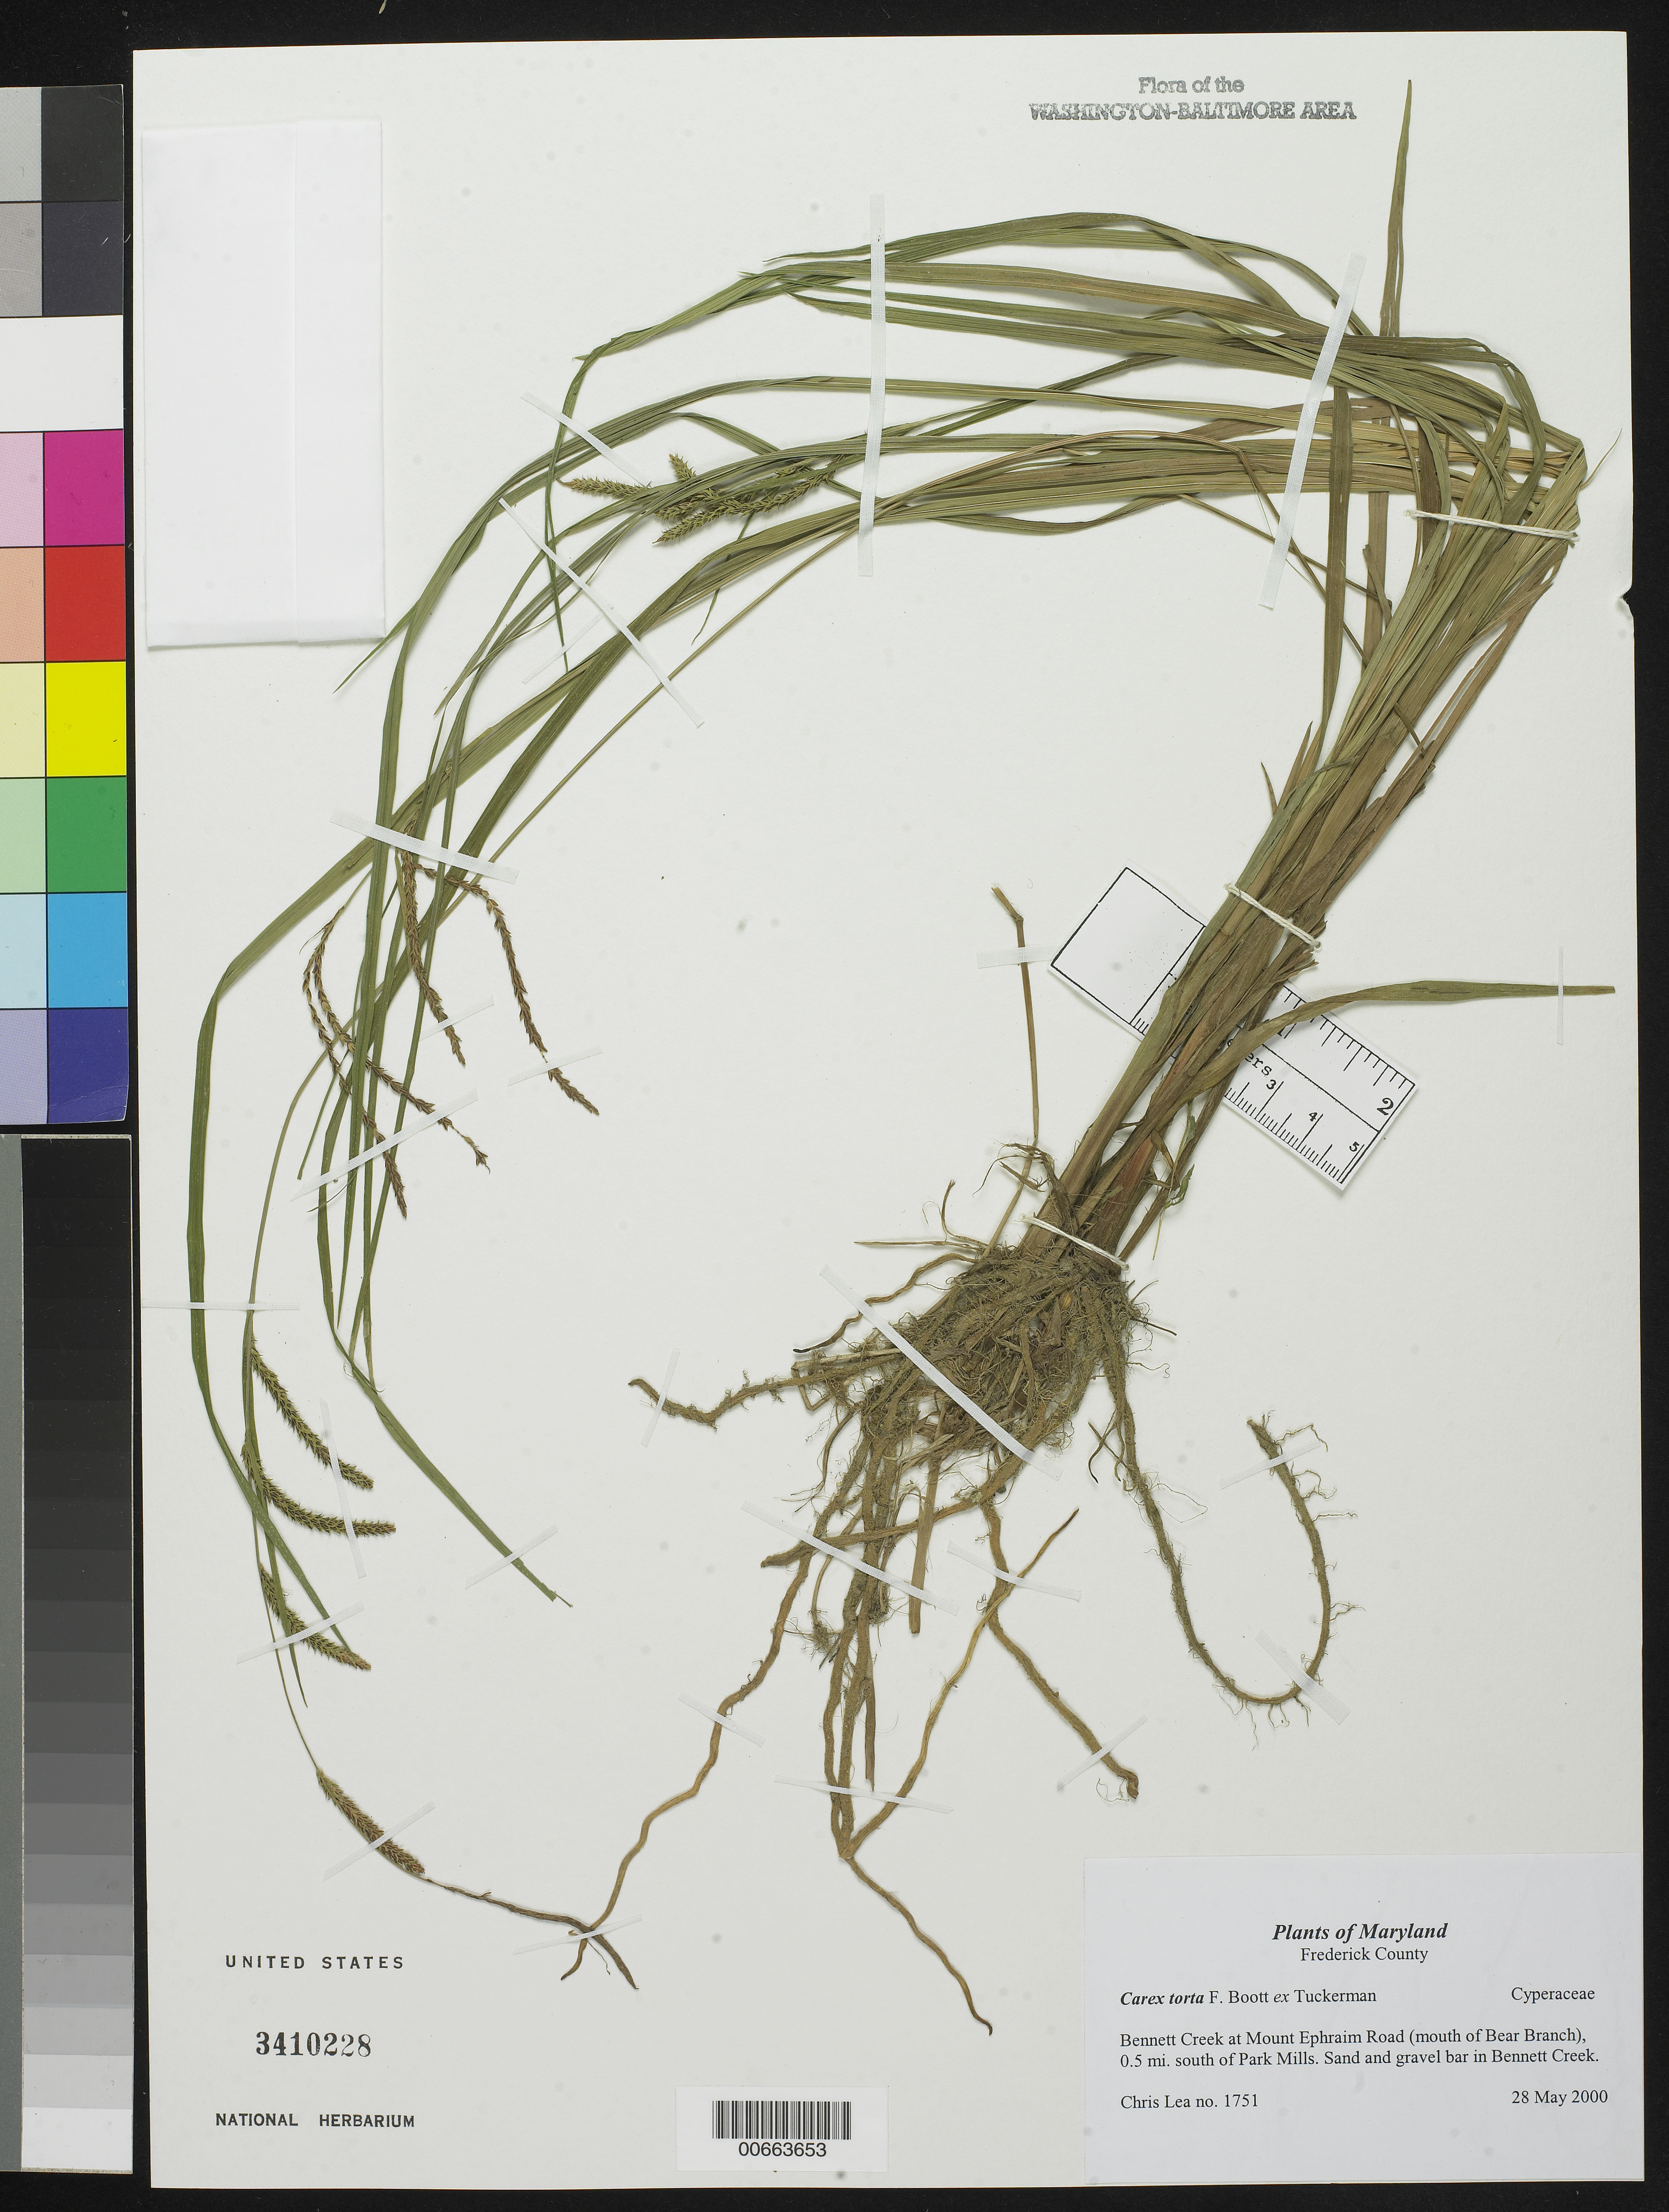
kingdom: Plantae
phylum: Tracheophyta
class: Liliopsida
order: Poales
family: Cyperaceae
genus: Carex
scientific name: Carex torta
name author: Boott ex Tuck.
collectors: C. Lea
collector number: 1751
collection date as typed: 28 May 2000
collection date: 2000-05-28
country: United States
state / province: Maryland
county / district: Frederick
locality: Bennett Creek at Mount Ephraim Road (mouth of Bear Branch), 0.5 mi. south of Park Mill.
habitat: Sand and gravel bar in creek.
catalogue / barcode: US 3410228